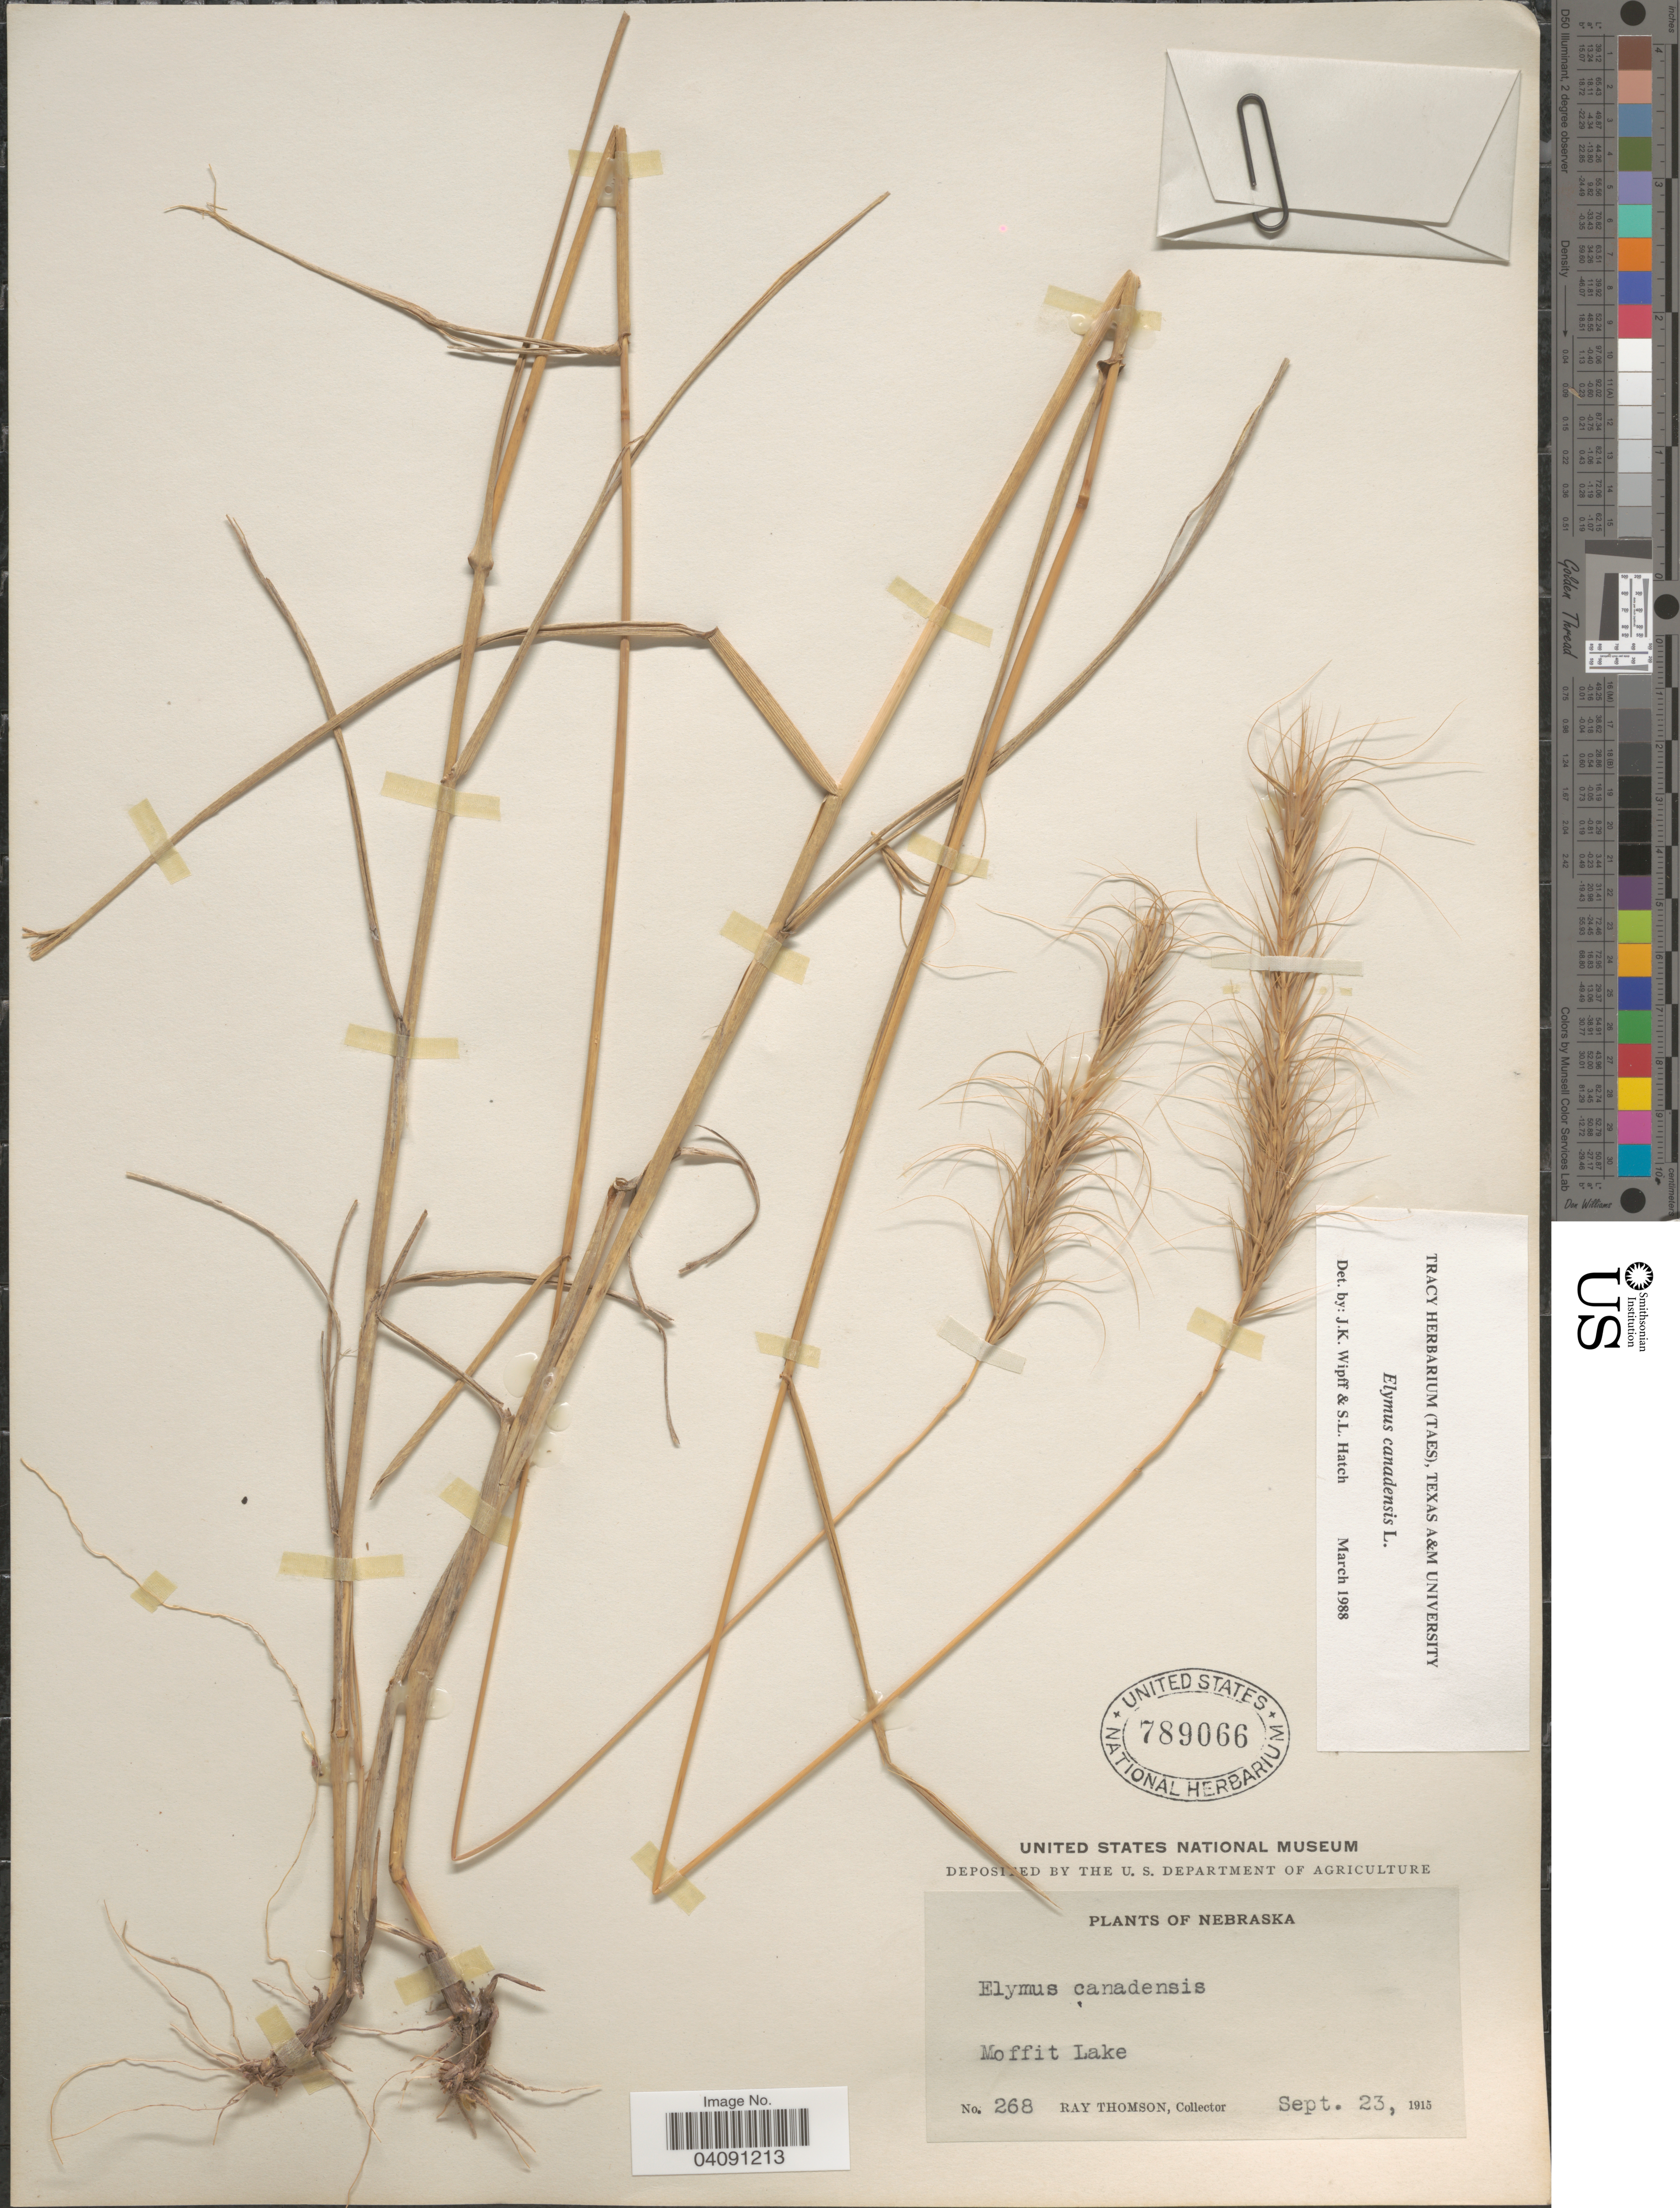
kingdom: Plantae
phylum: Tracheophyta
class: Liliopsida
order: Poales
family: Poaceae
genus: Elymus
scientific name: Elymus canadensis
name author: L.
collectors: R. Thomson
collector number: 268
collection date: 1915-09-23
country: United States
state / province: Nebraska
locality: Moffit Lake.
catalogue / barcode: US 789066